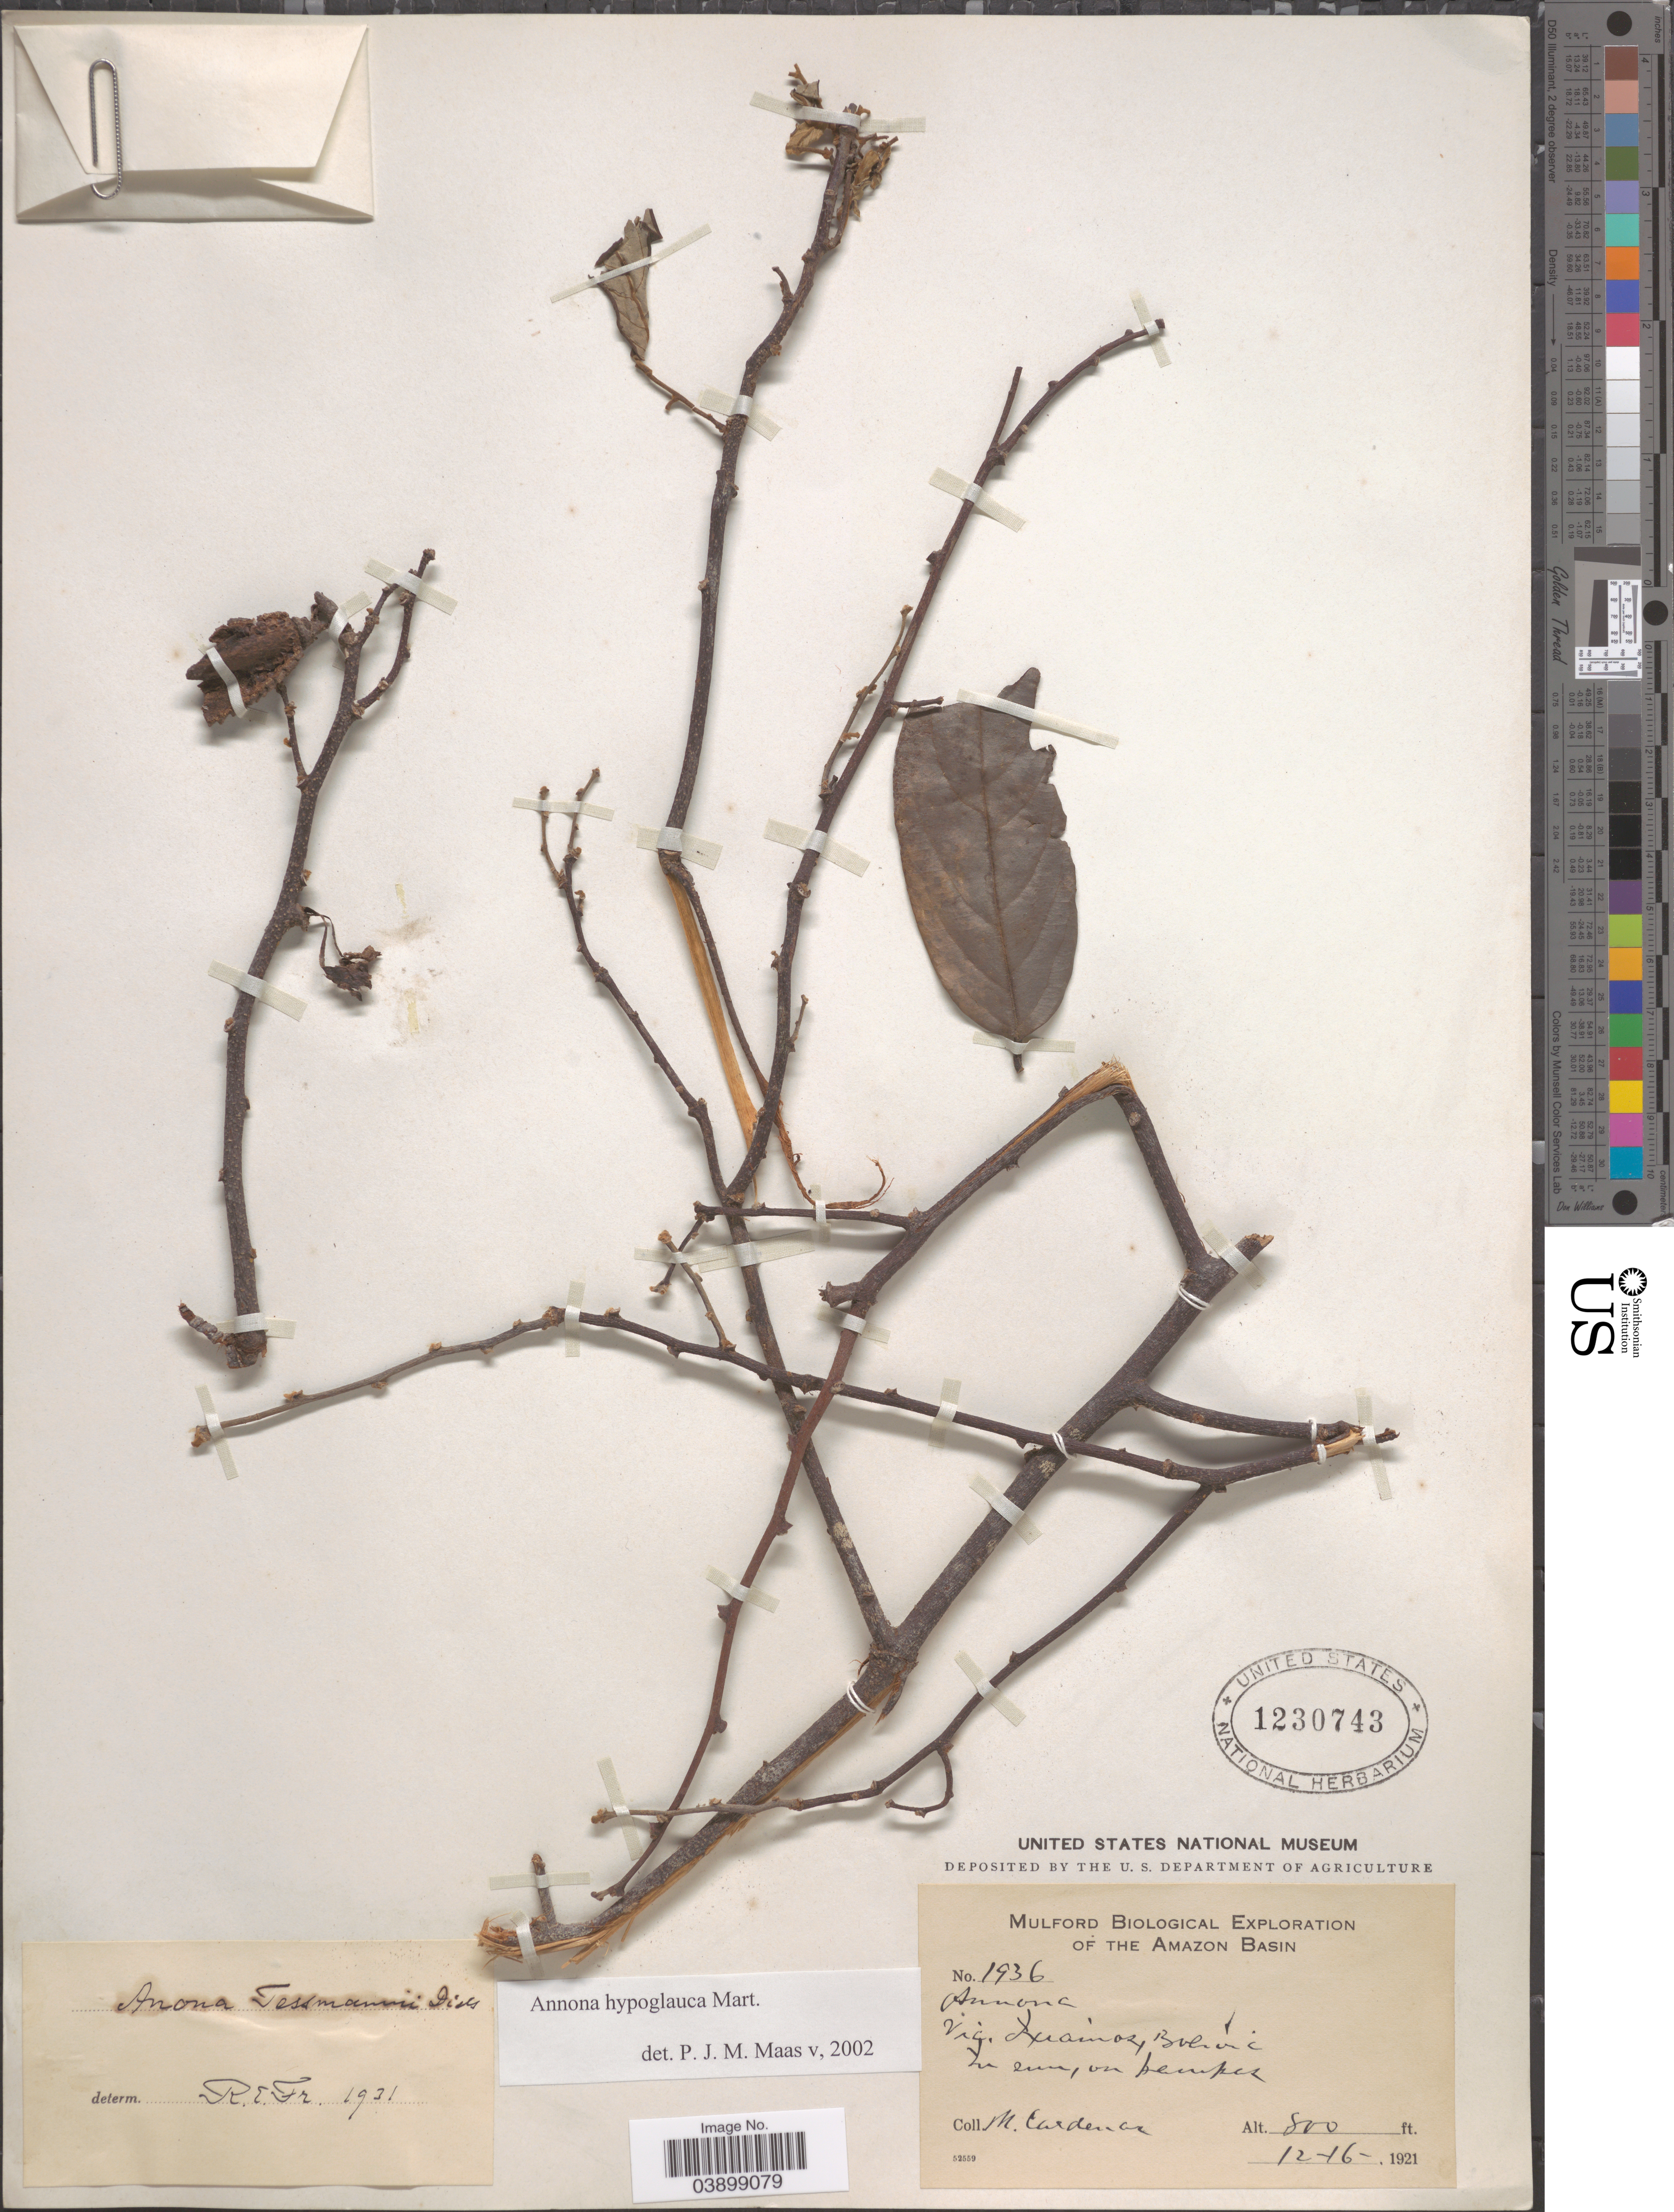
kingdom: Plantae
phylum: Tracheophyta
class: Magnoliopsida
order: Magnoliales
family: Annonaceae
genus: Annona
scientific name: Annona hypoglauca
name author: Mart.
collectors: M. Cárdenas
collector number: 1936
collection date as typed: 12-16-1921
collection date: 1921-12-16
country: Bolivia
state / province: La Paz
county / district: Iturralde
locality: Ixiamas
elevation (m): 244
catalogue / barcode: US 1230743